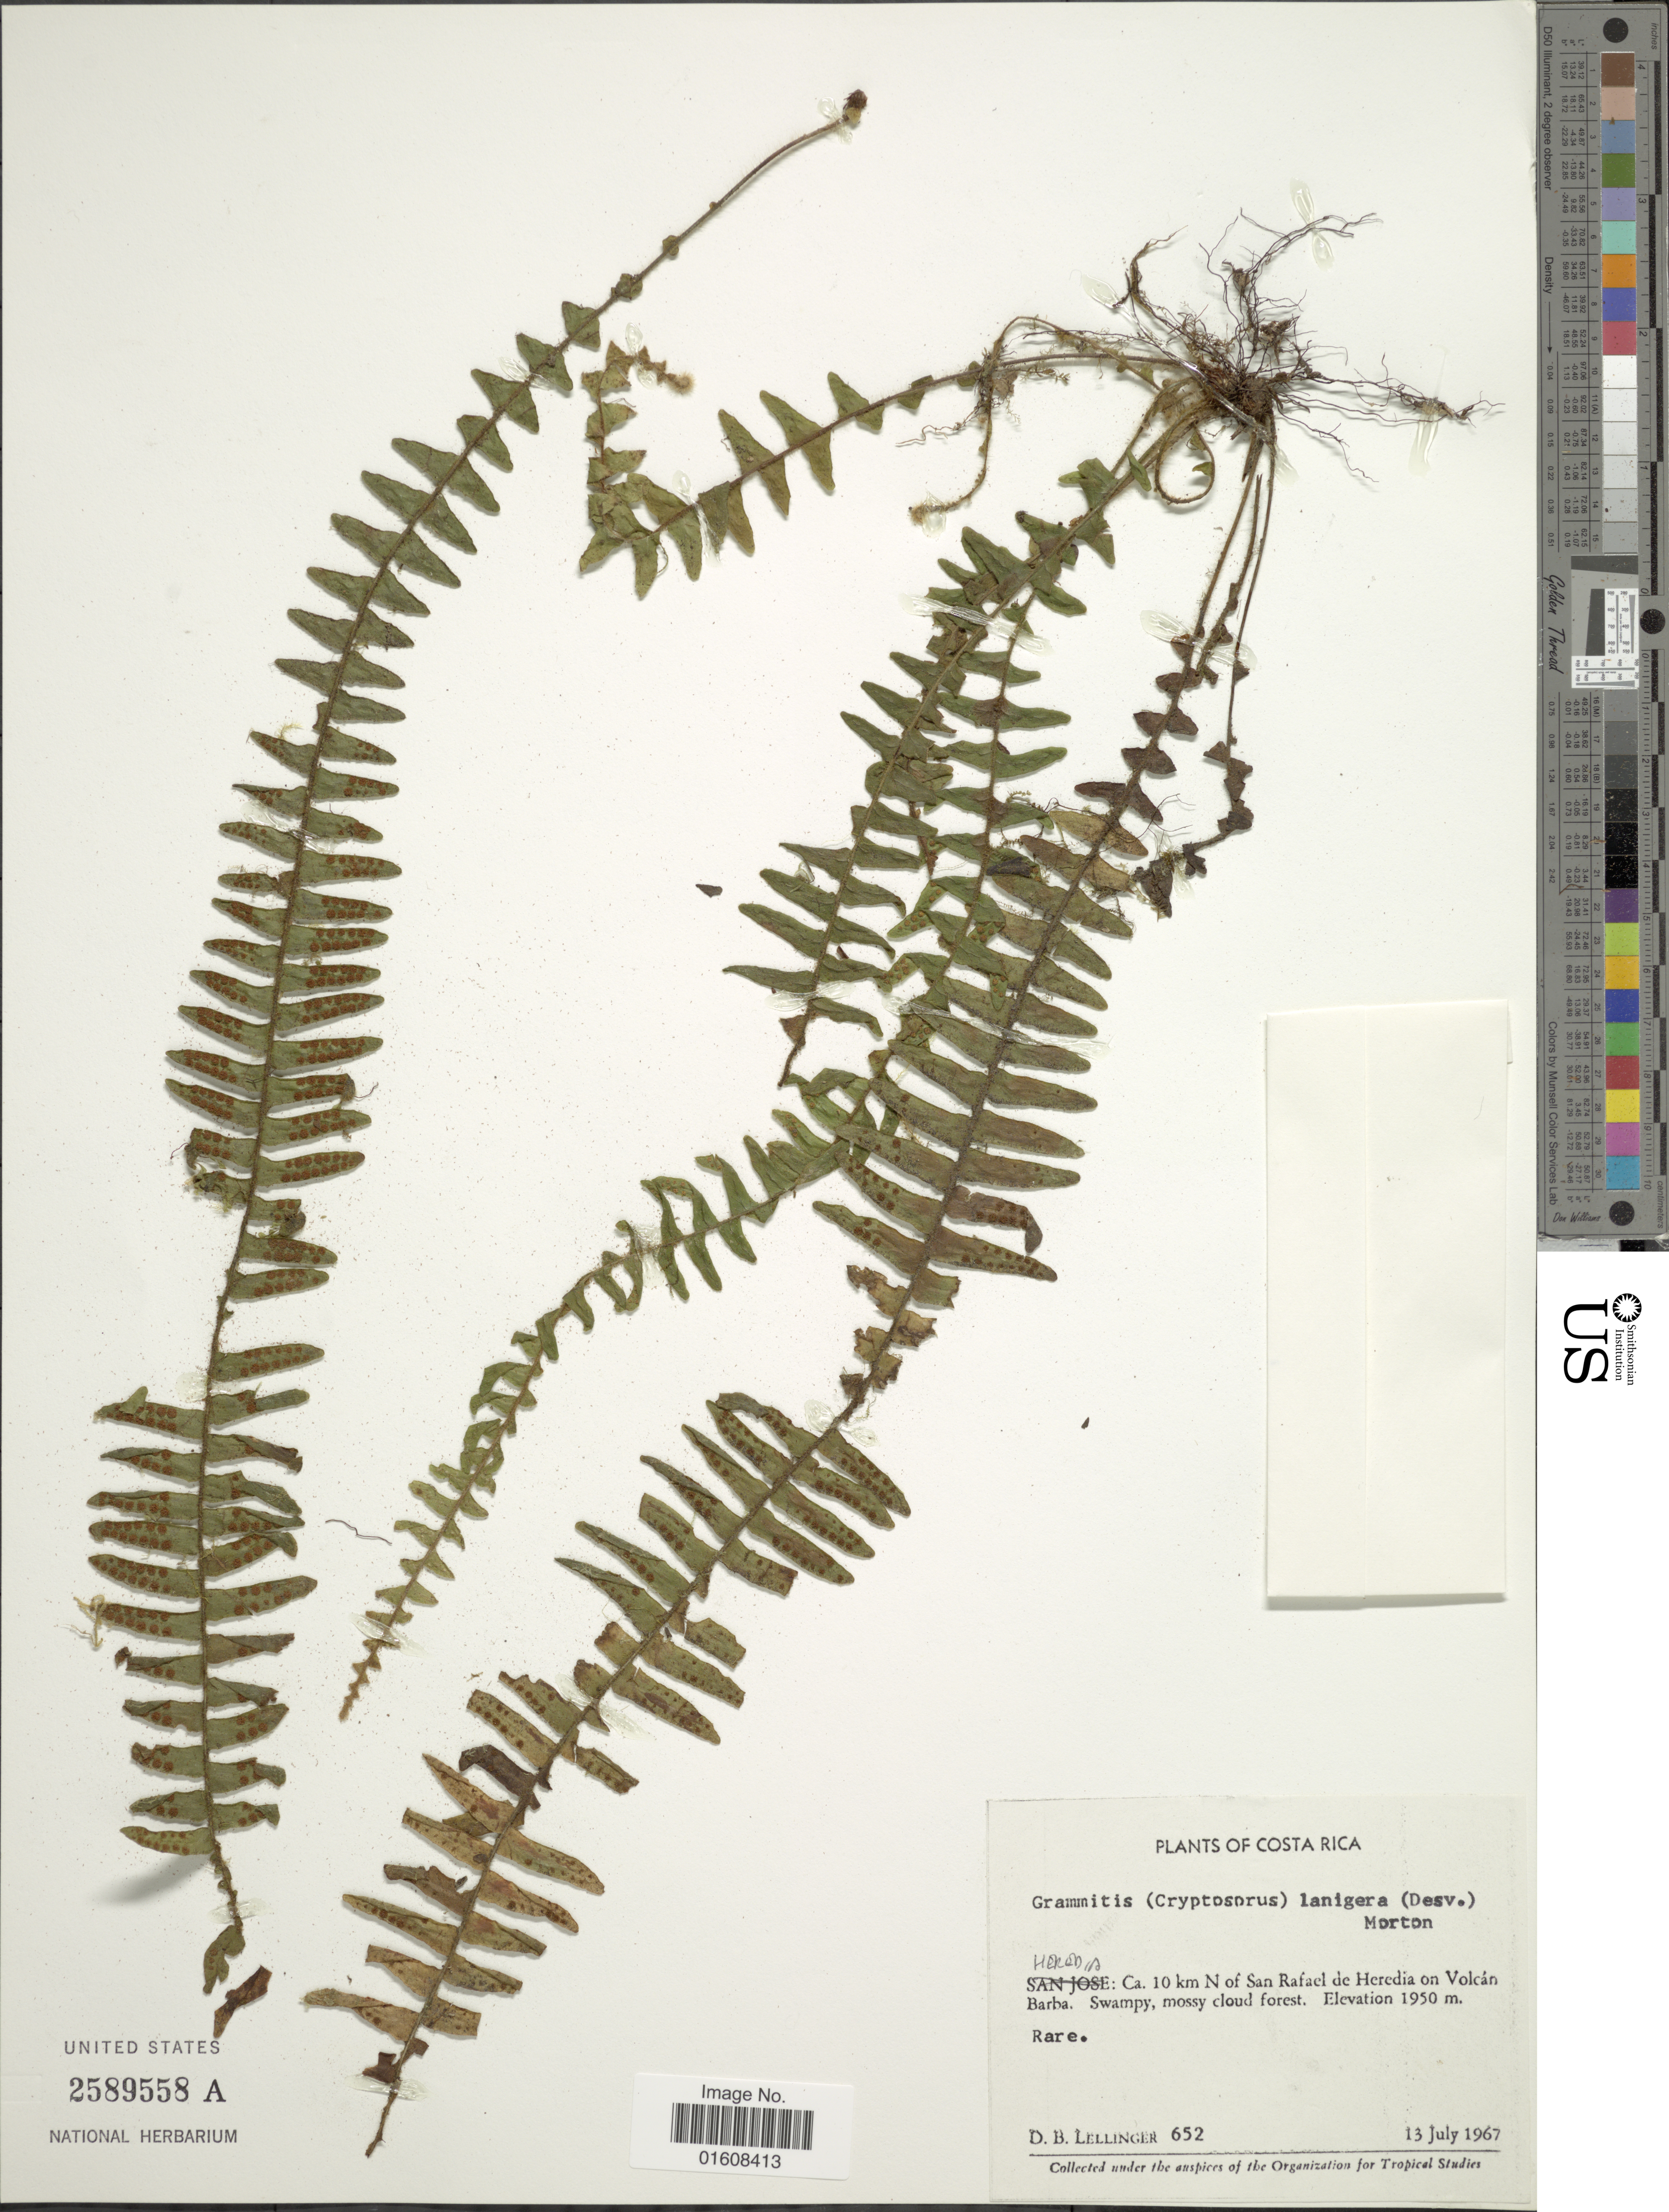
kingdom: Plantae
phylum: Tracheophyta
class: Polypodiopsida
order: Polypodiales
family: Polypodiaceae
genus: Alansmia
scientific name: Alansmia lanigera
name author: (Desv.) Moguel & M. Kessler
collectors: D. B. Lellinger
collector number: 652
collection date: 1967-07-13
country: Costa Rica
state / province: Heredia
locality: Ca. 10 km N of San Rafael de Heredia on Volcán Barba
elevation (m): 1950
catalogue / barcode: US 2589558A